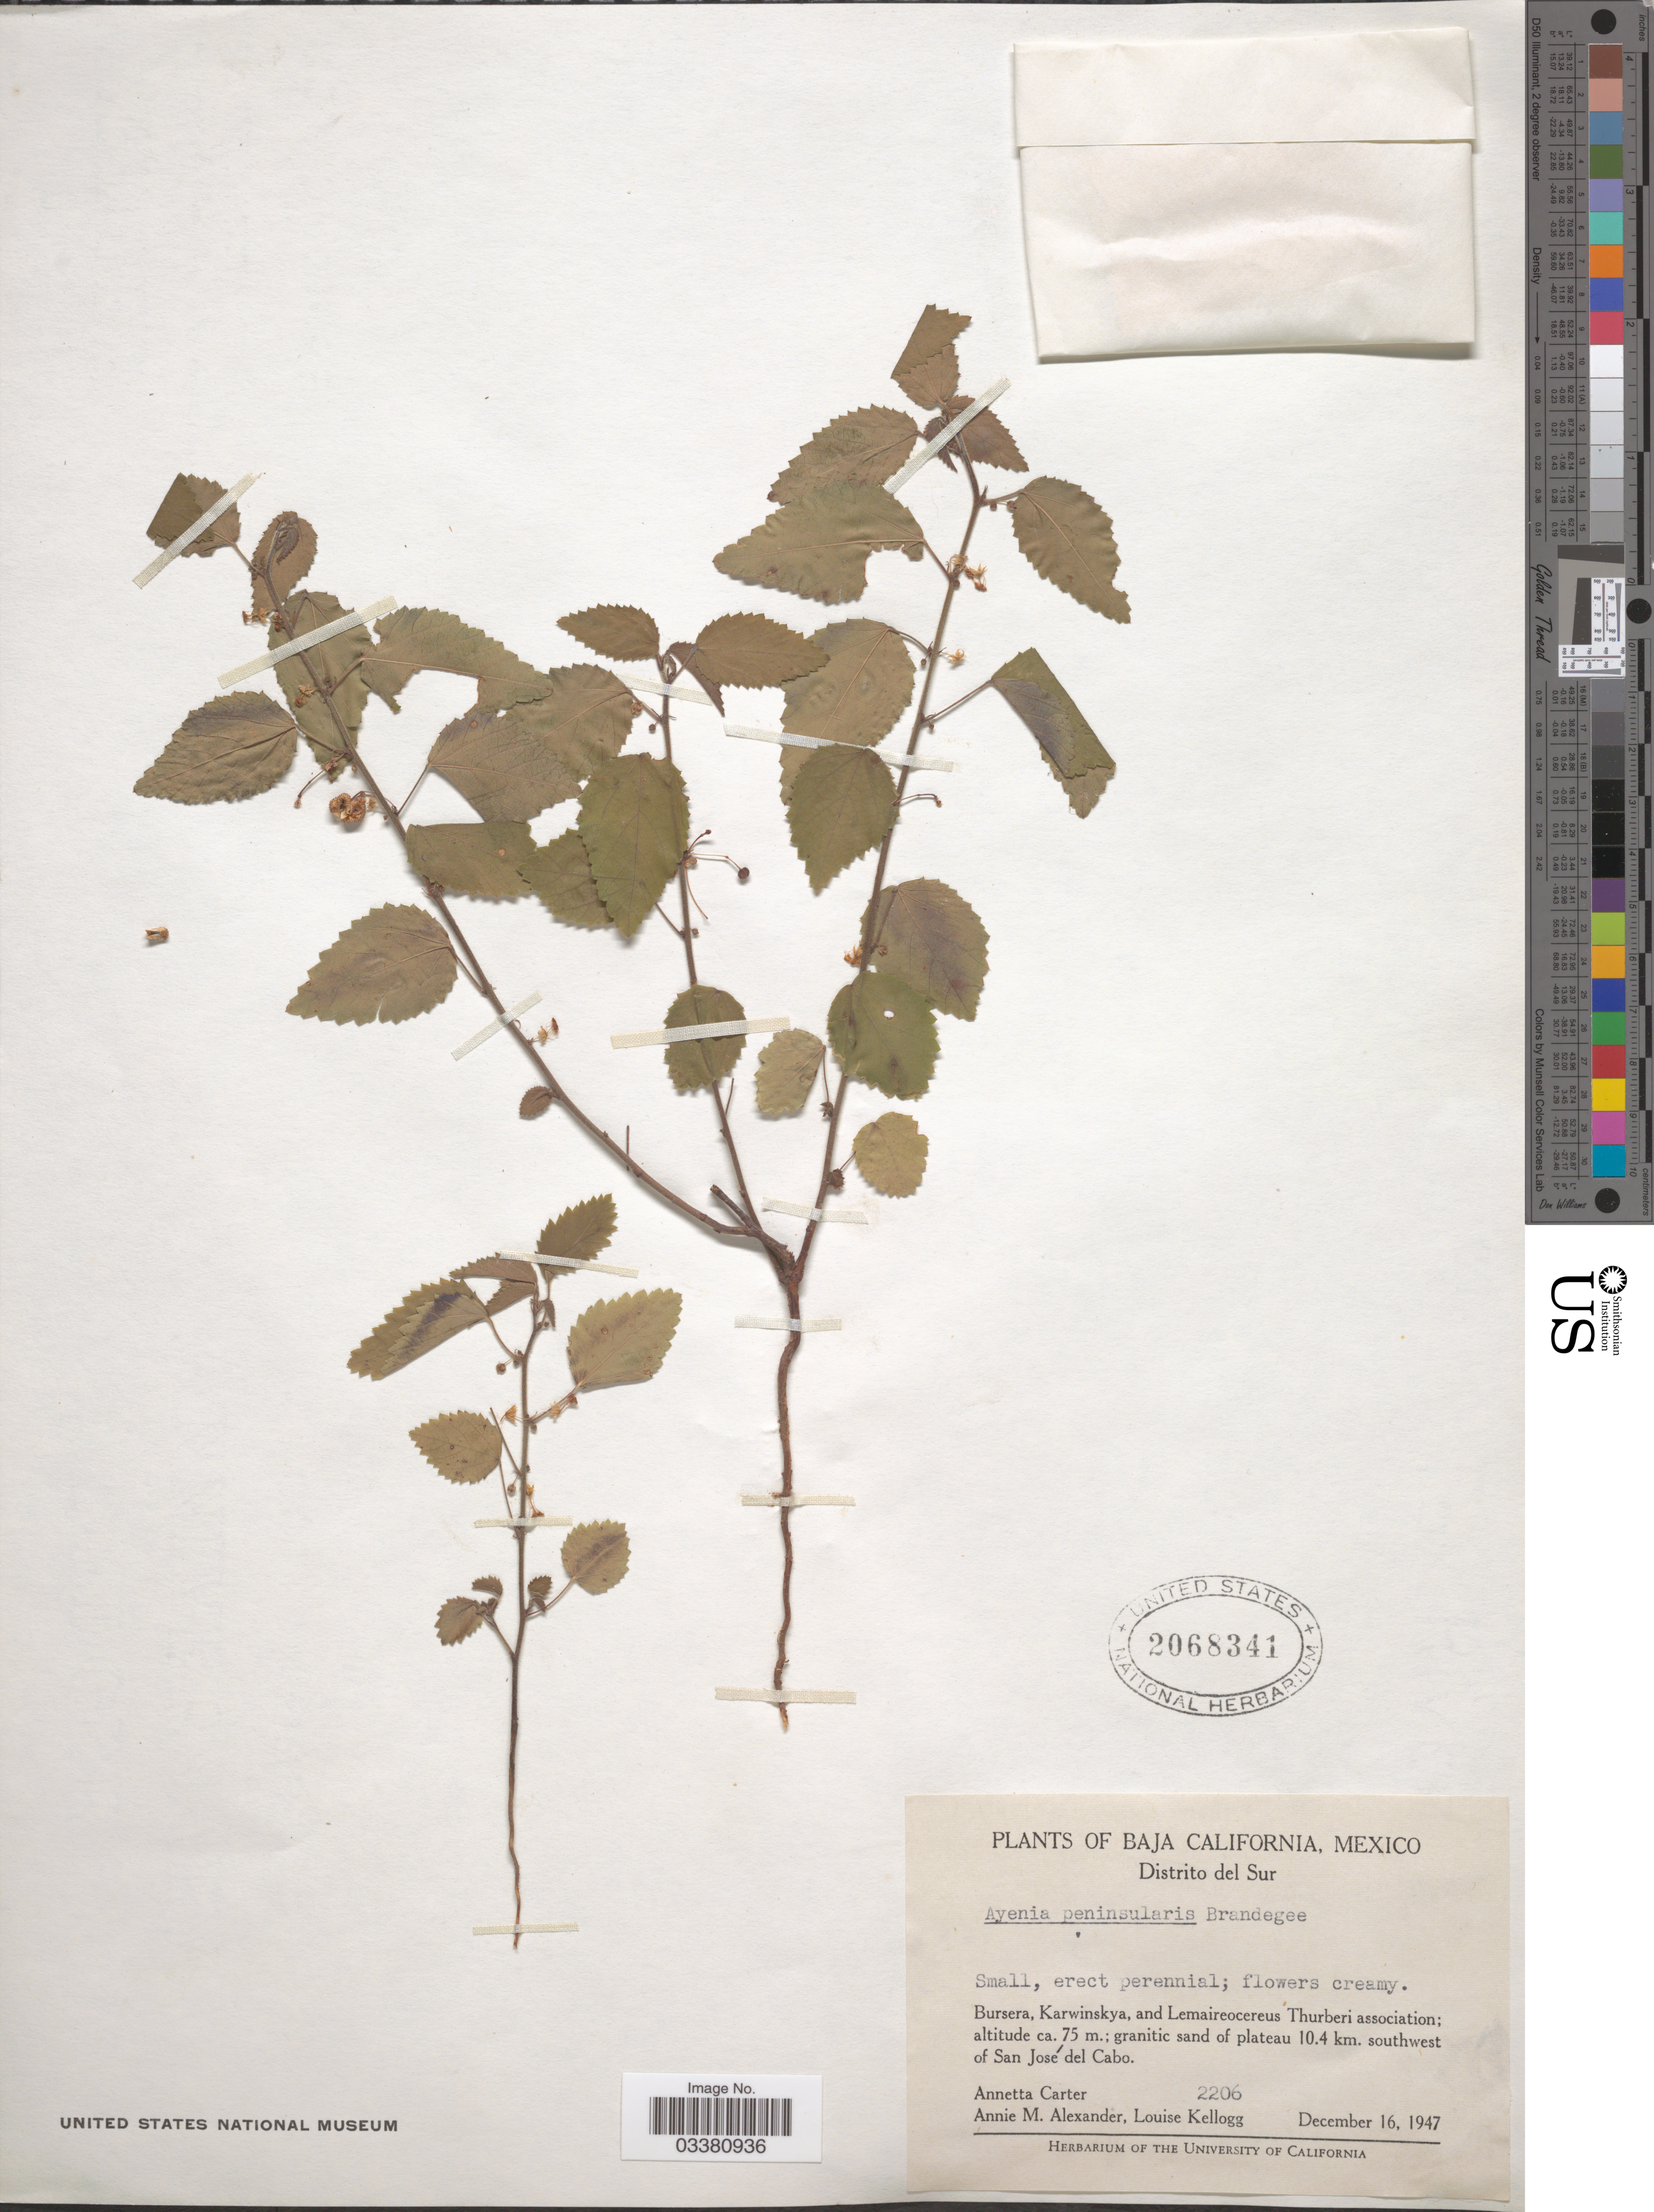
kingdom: Plantae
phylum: Tracheophyta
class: Magnoliopsida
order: Malvales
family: Malvaceae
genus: Ayenia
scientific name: Ayenia peninsularis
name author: Brandegee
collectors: Annetta Carter, A. M. Alexander & L. Kellogg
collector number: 2206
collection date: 1947-12-16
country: Mexico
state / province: Baja California Sur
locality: Baja California. Distrito del Sur. 10.4 km. southwest of San José del Cabo.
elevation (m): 75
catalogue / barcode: US 2068341